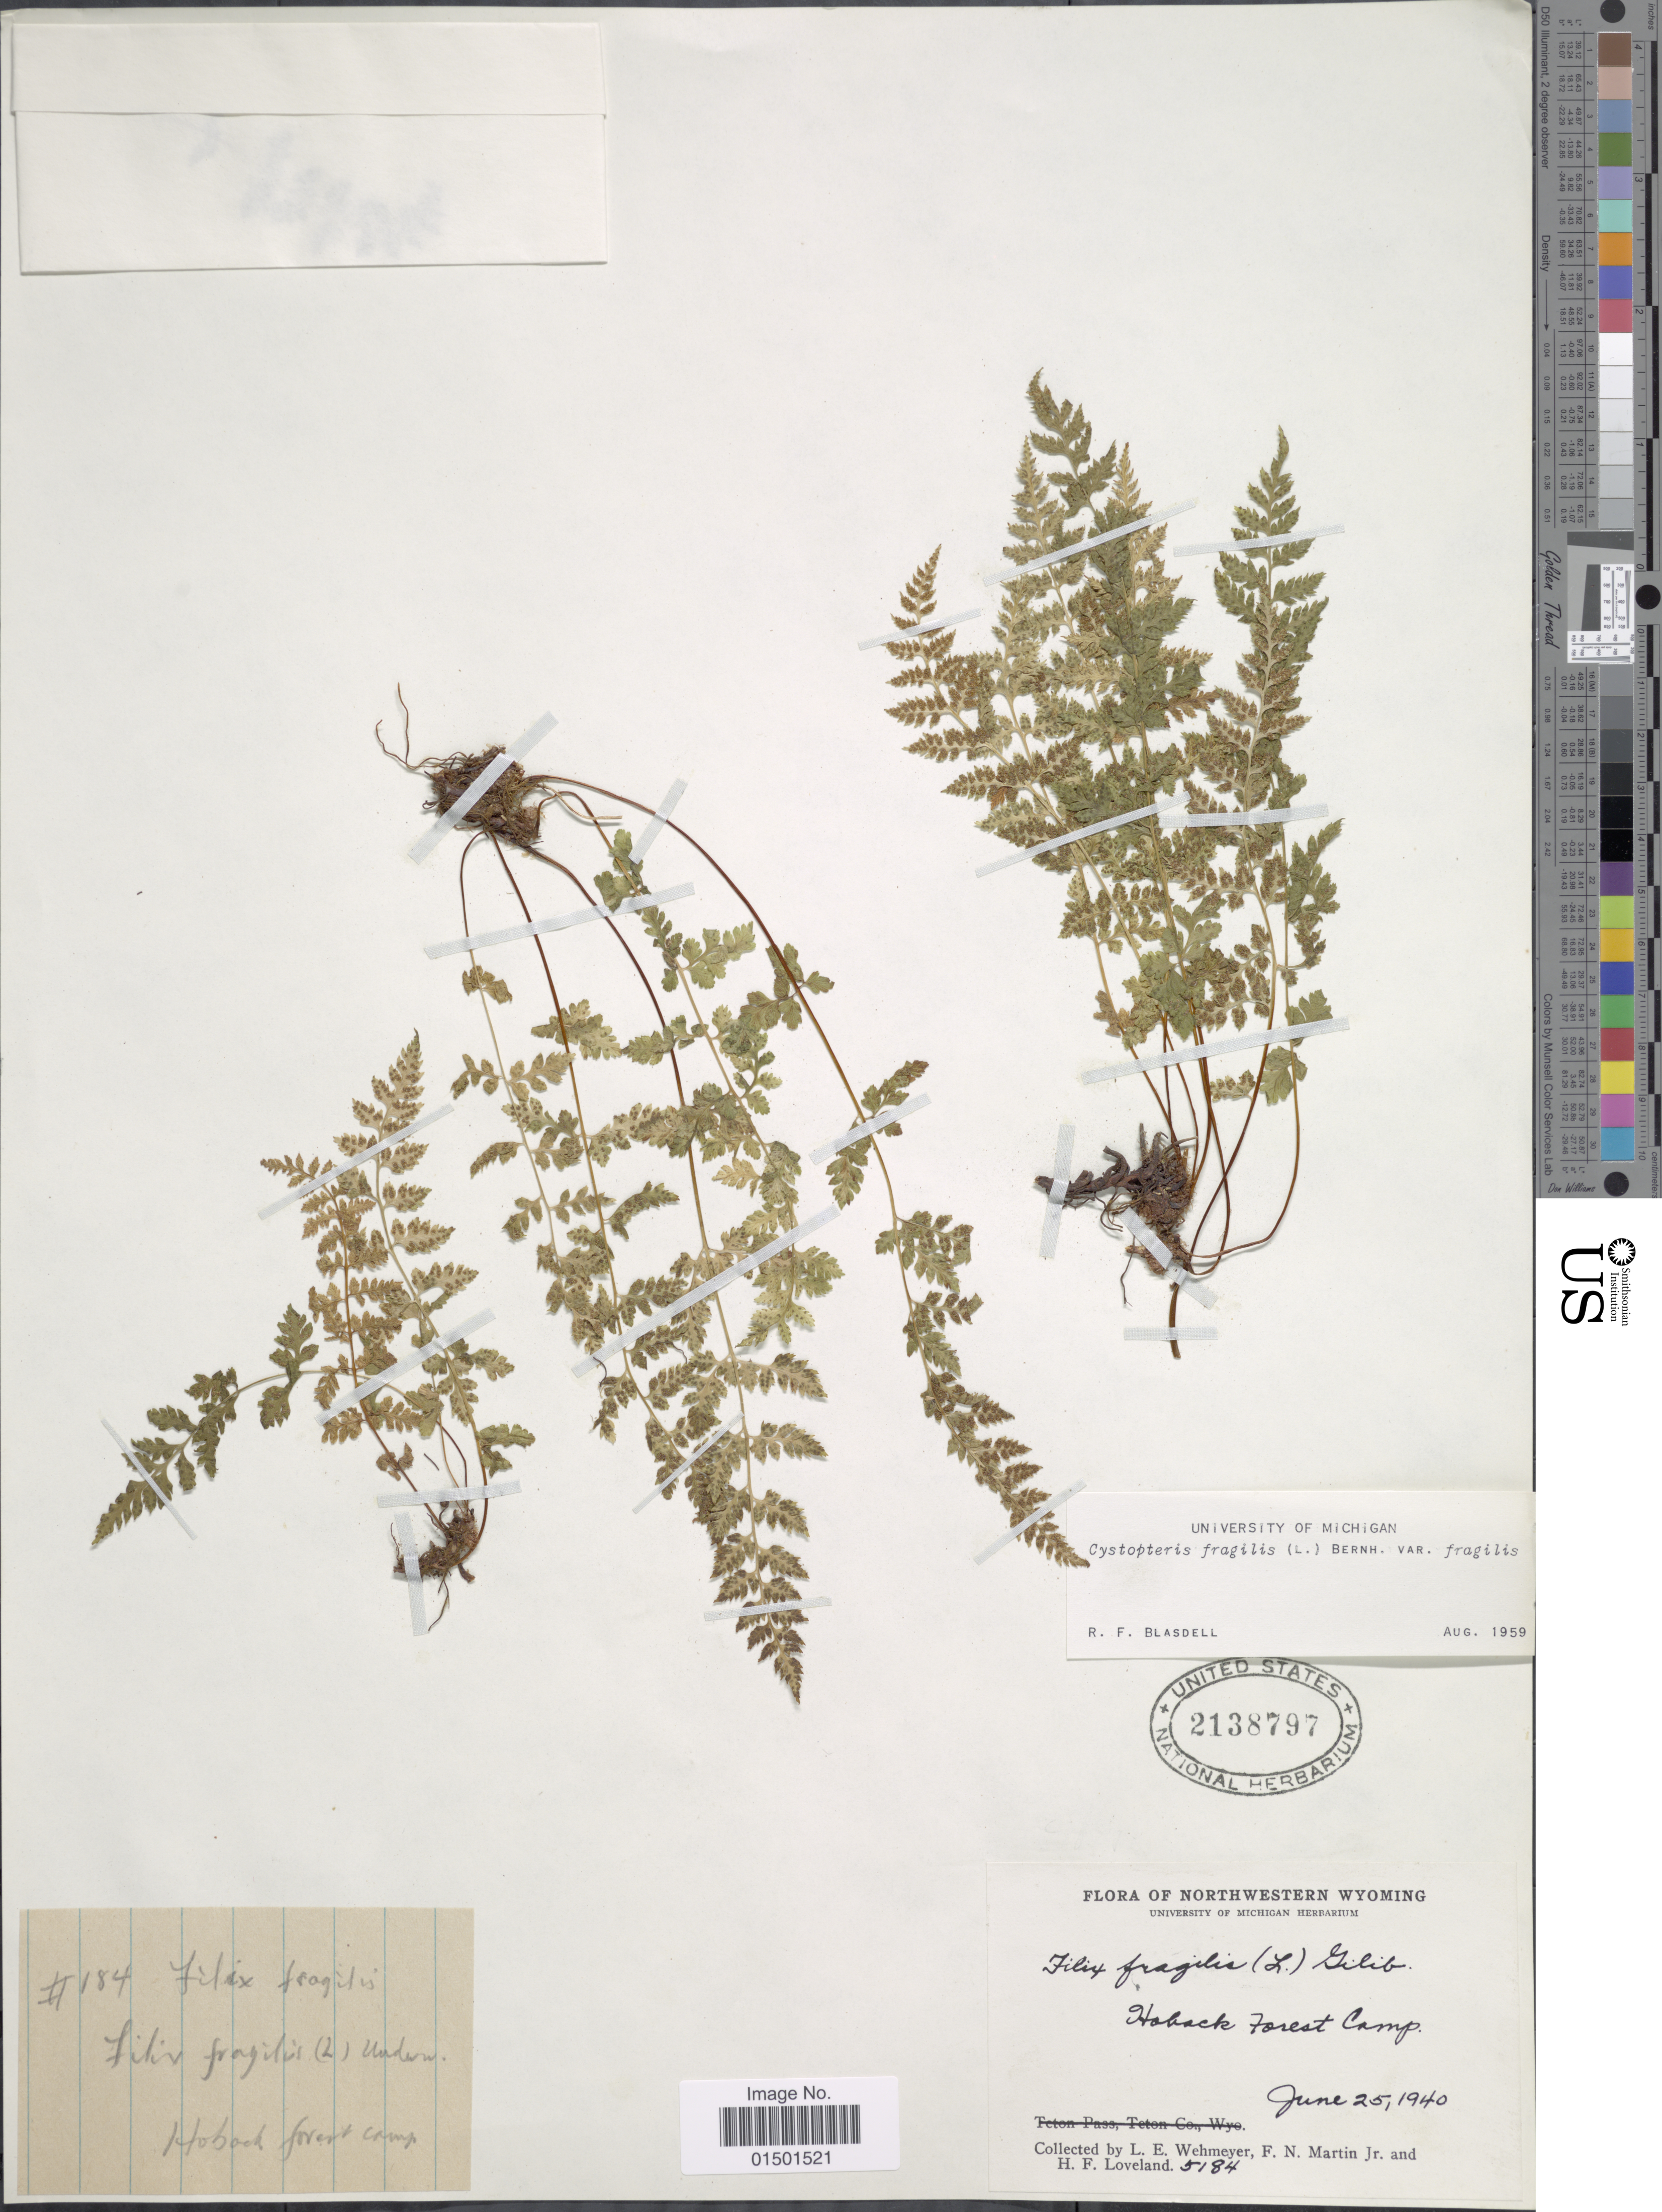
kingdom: Plantae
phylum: Tracheophyta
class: Polypodiopsida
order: Polypodiales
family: Cystopteridaceae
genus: Cystopteris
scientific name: Cystopteris fragilis var. fragilis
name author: (L.) Bernh.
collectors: L. Wehmeyer, F. Martin & H. Loveland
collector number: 5184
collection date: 1940-06-25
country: United States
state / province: Wyoming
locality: Northwestern Wyoming. Haback Forest Camp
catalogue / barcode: US 2138797